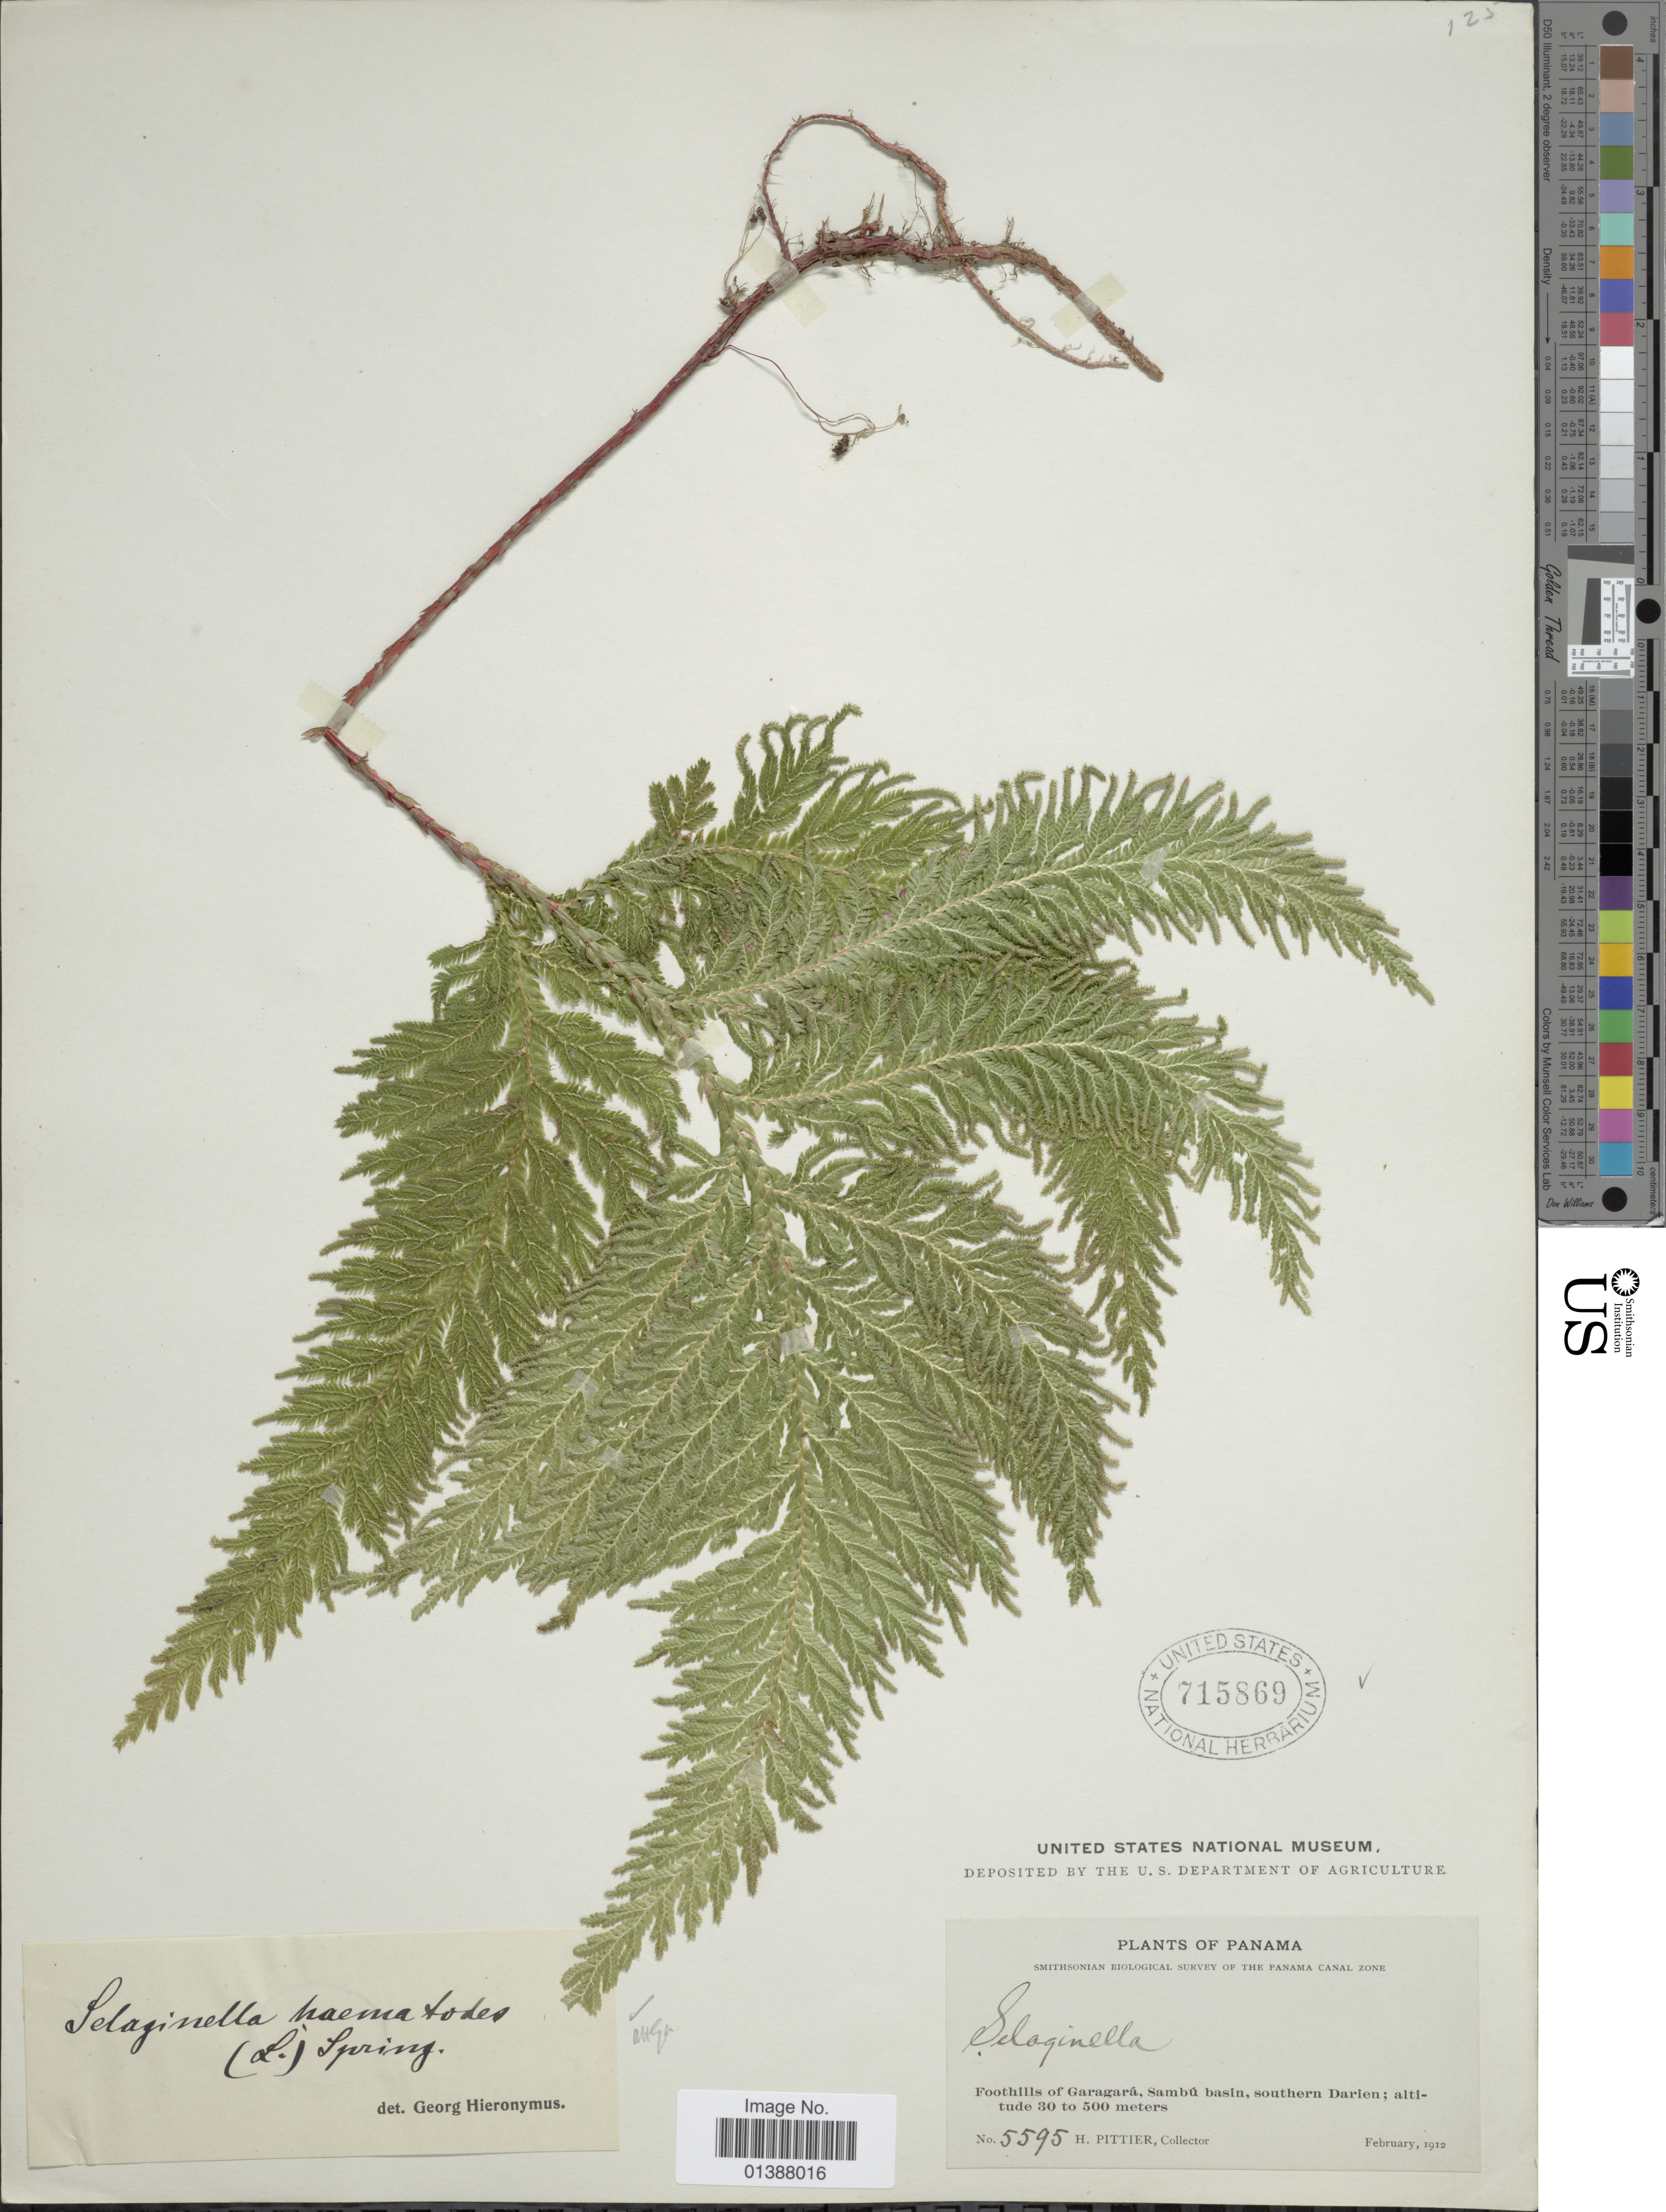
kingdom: Plantae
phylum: Tracheophyta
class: Lycopodiopsida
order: Selaginellales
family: Selaginellaceae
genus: Selaginella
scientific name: Selaginella haematodes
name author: (Kunze) Spring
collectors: H. F. Pittier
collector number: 5595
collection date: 1912-02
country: Panama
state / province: Darién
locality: Foothills of Garagará, Sambû basin, southern Darien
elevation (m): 30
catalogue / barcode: US 715869